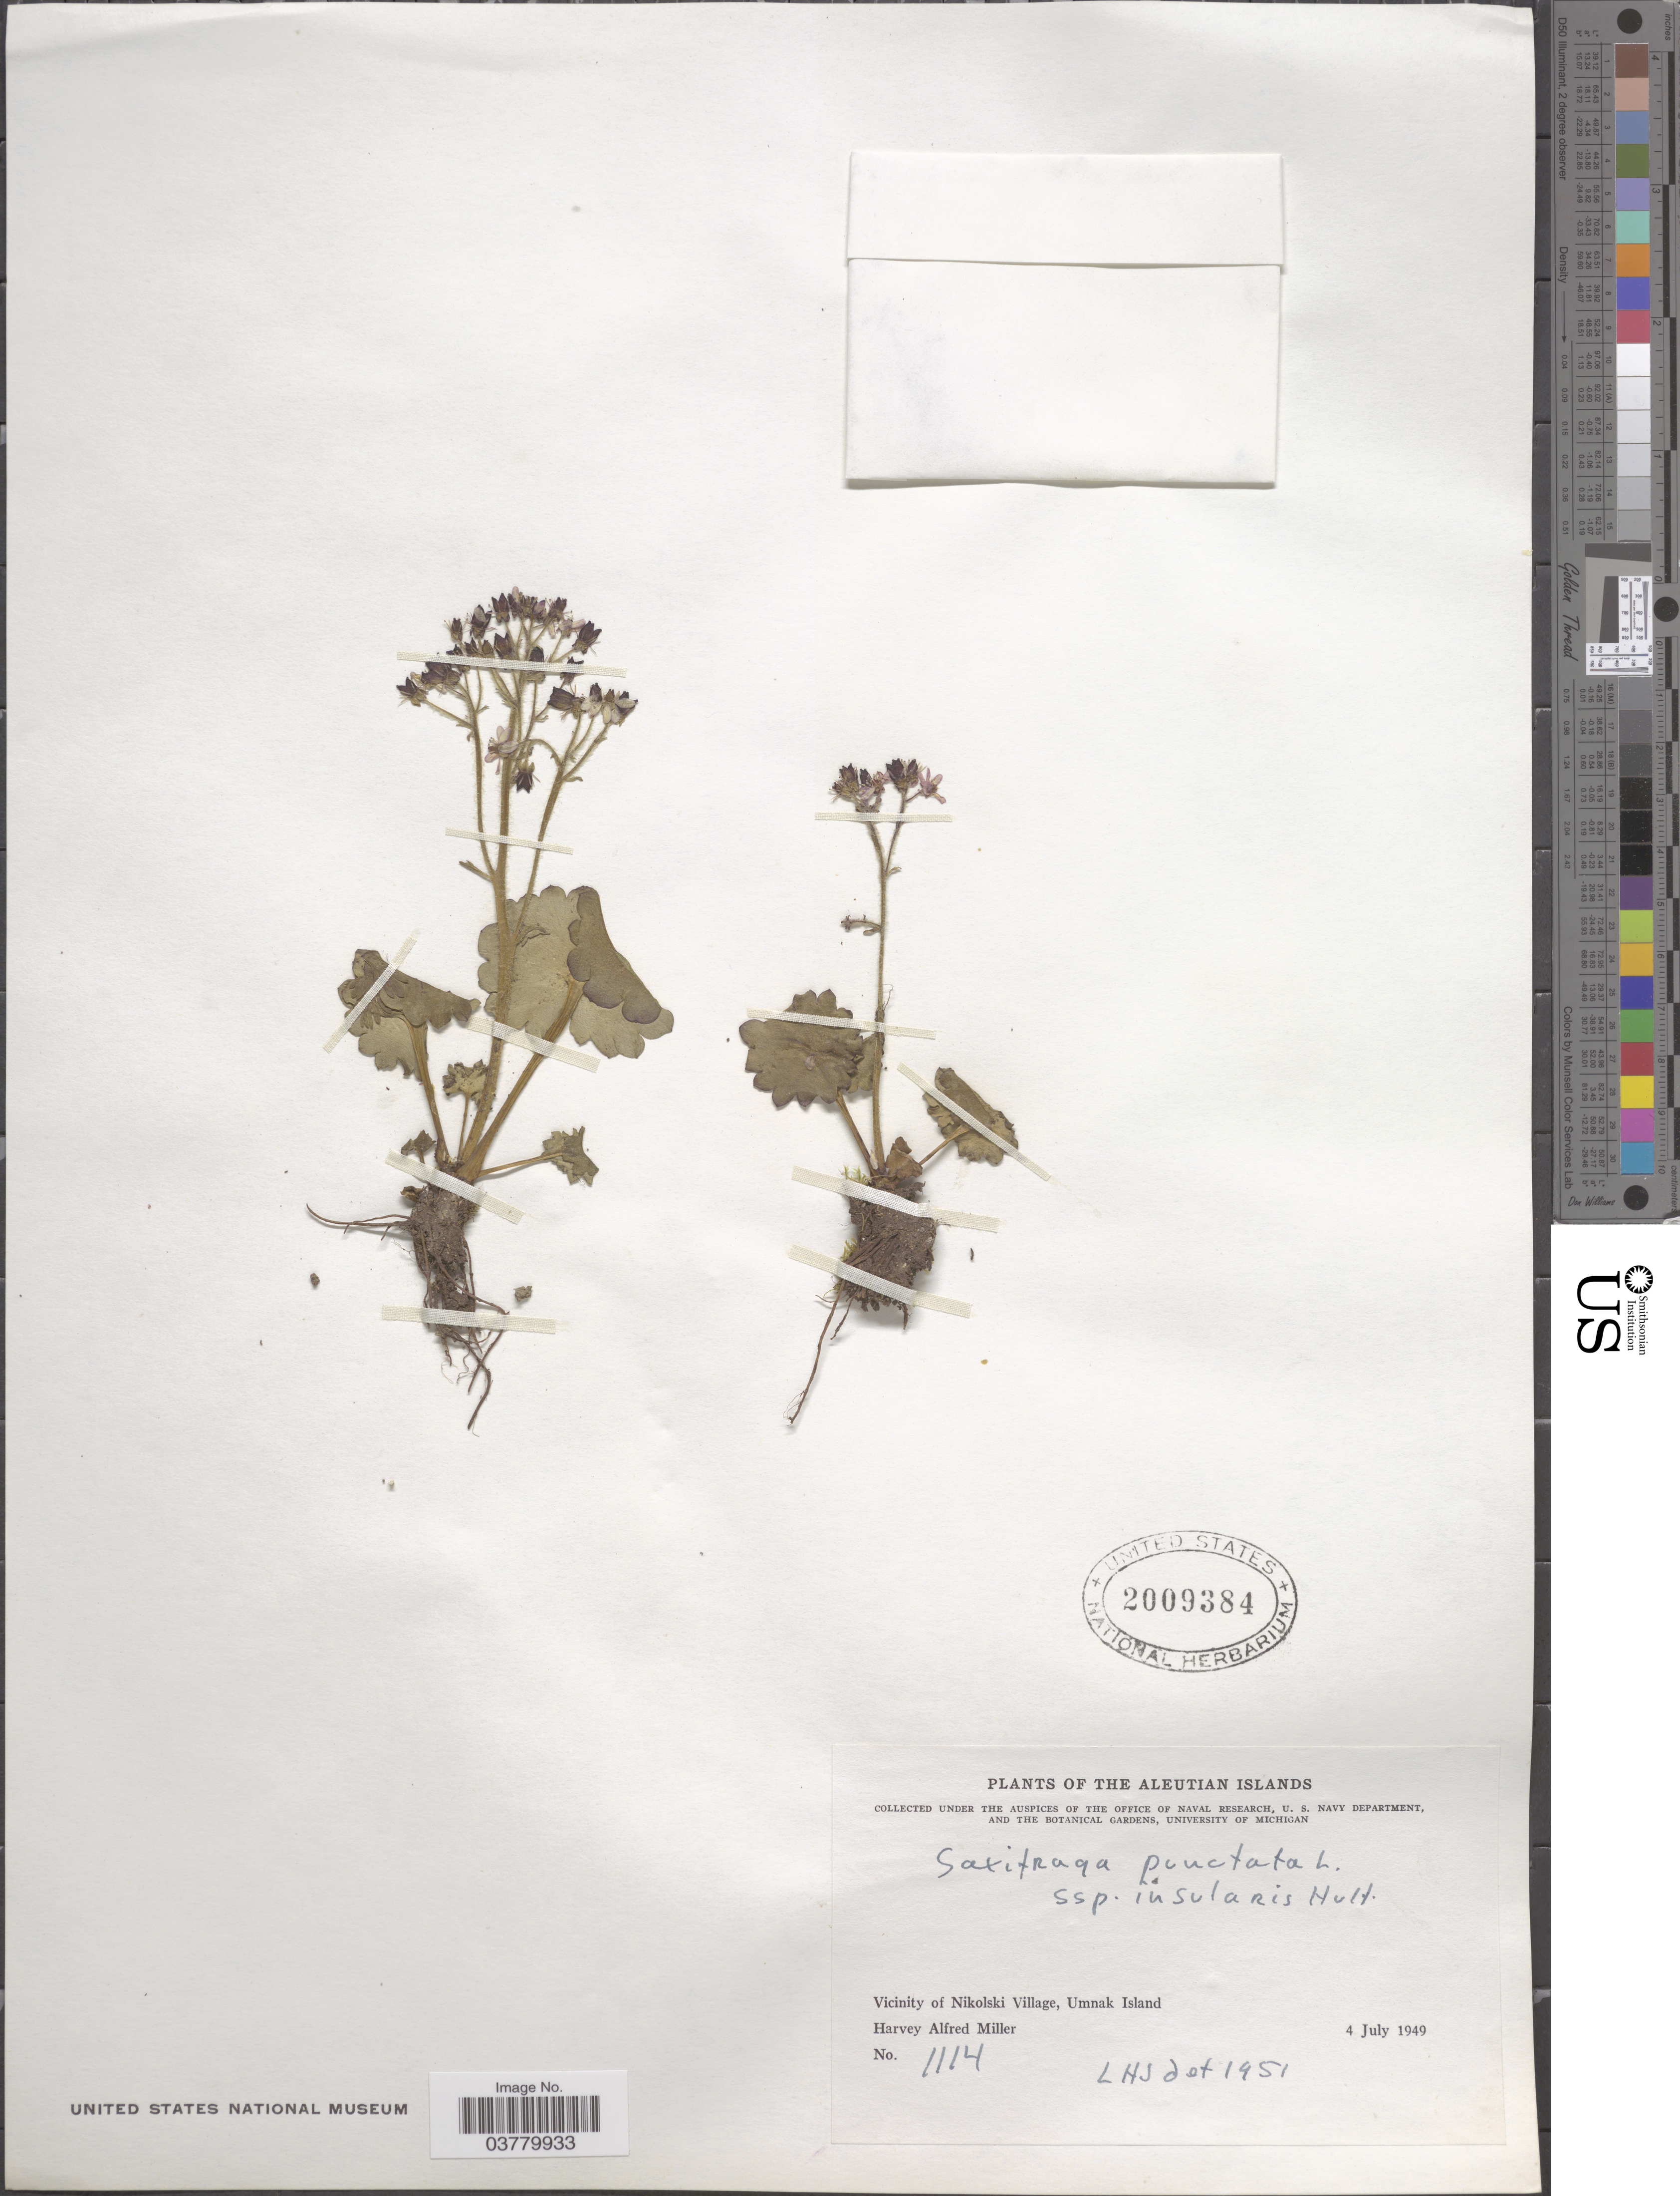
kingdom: Plantae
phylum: Tracheophyta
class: Magnoliopsida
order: Saxifragales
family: Saxifragaceae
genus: Micranthes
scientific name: Micranthes nelsoniana var. insularis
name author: (Hultén) Gornall & H. Ohba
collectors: H. A. Miller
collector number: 1114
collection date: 1949-07-04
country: United States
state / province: Alaska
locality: Aleutian Islands. Vicinity of Nikolski Village, Umnak Island.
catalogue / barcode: US 2009384